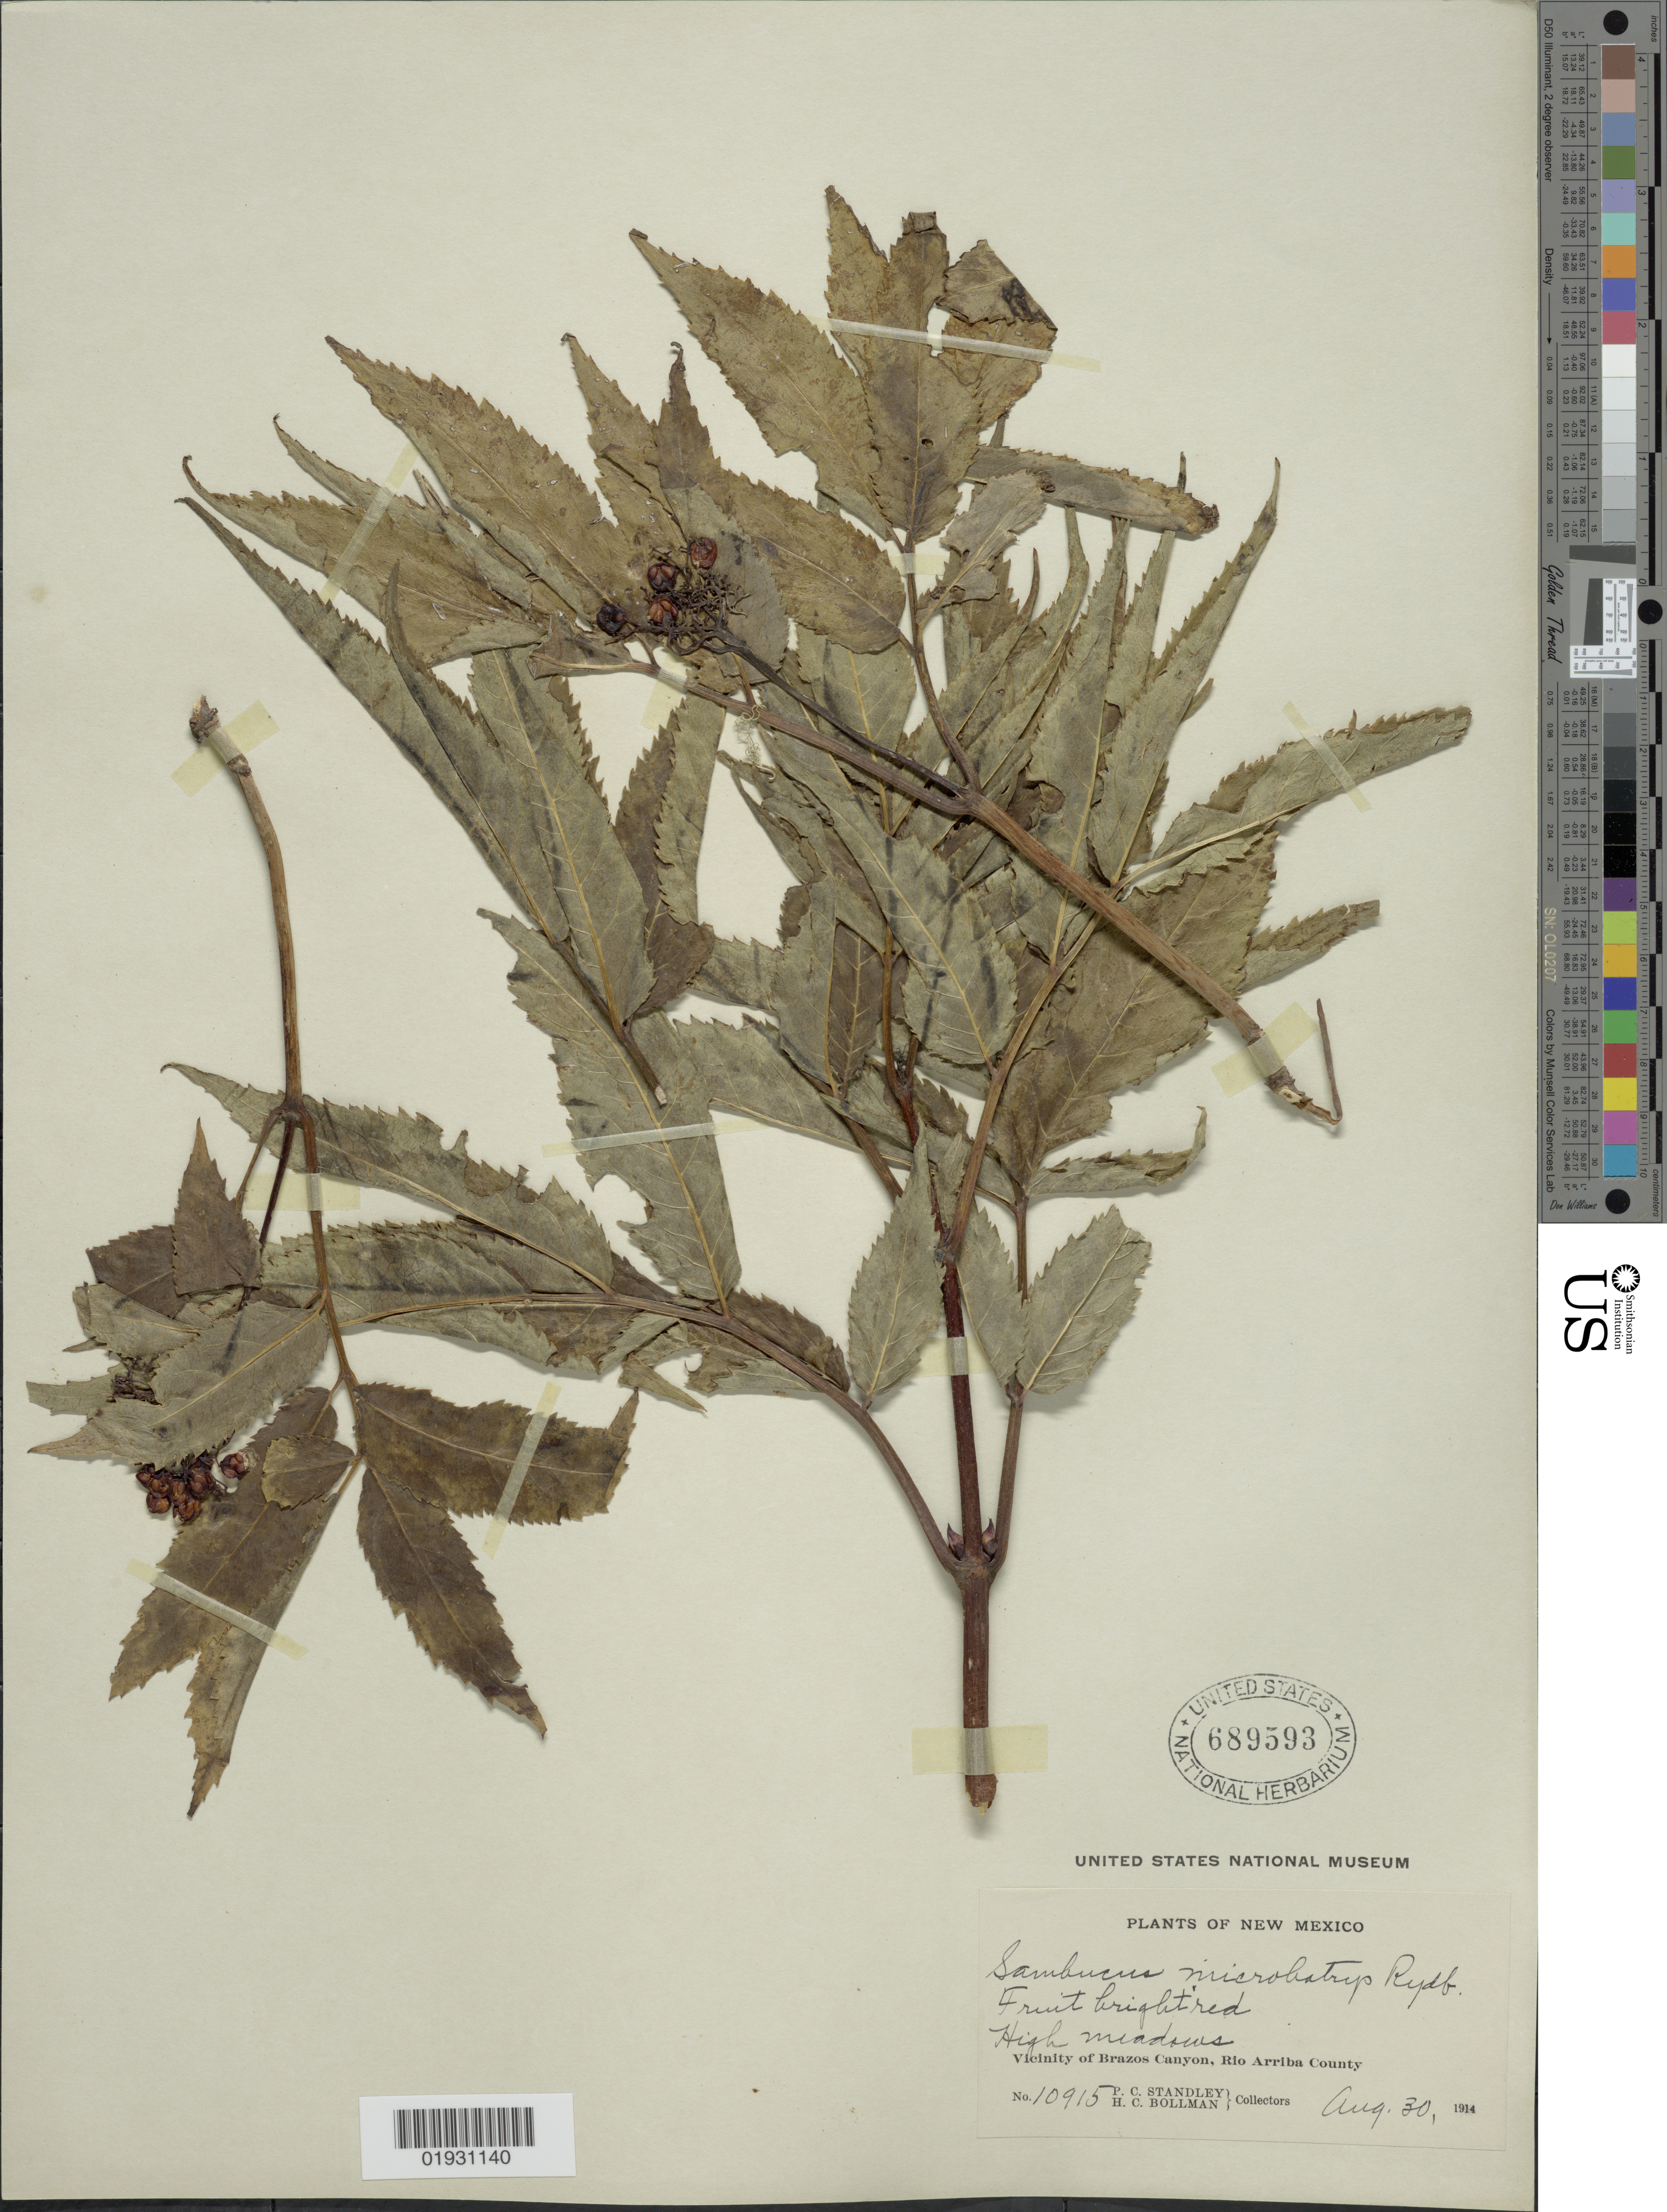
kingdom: Plantae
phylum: Tracheophyta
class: Magnoliopsida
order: Dipsacales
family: Viburnaceae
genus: Sambucus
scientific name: Sambucus microbotrys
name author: Rydb.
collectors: P. C. Standley & H. C. Bollman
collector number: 10915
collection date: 1914-08-30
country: United States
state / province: New Mexico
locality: High meadows. Vicinity of Brazos Canyon, Rio Arriba County.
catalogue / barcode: US 689593